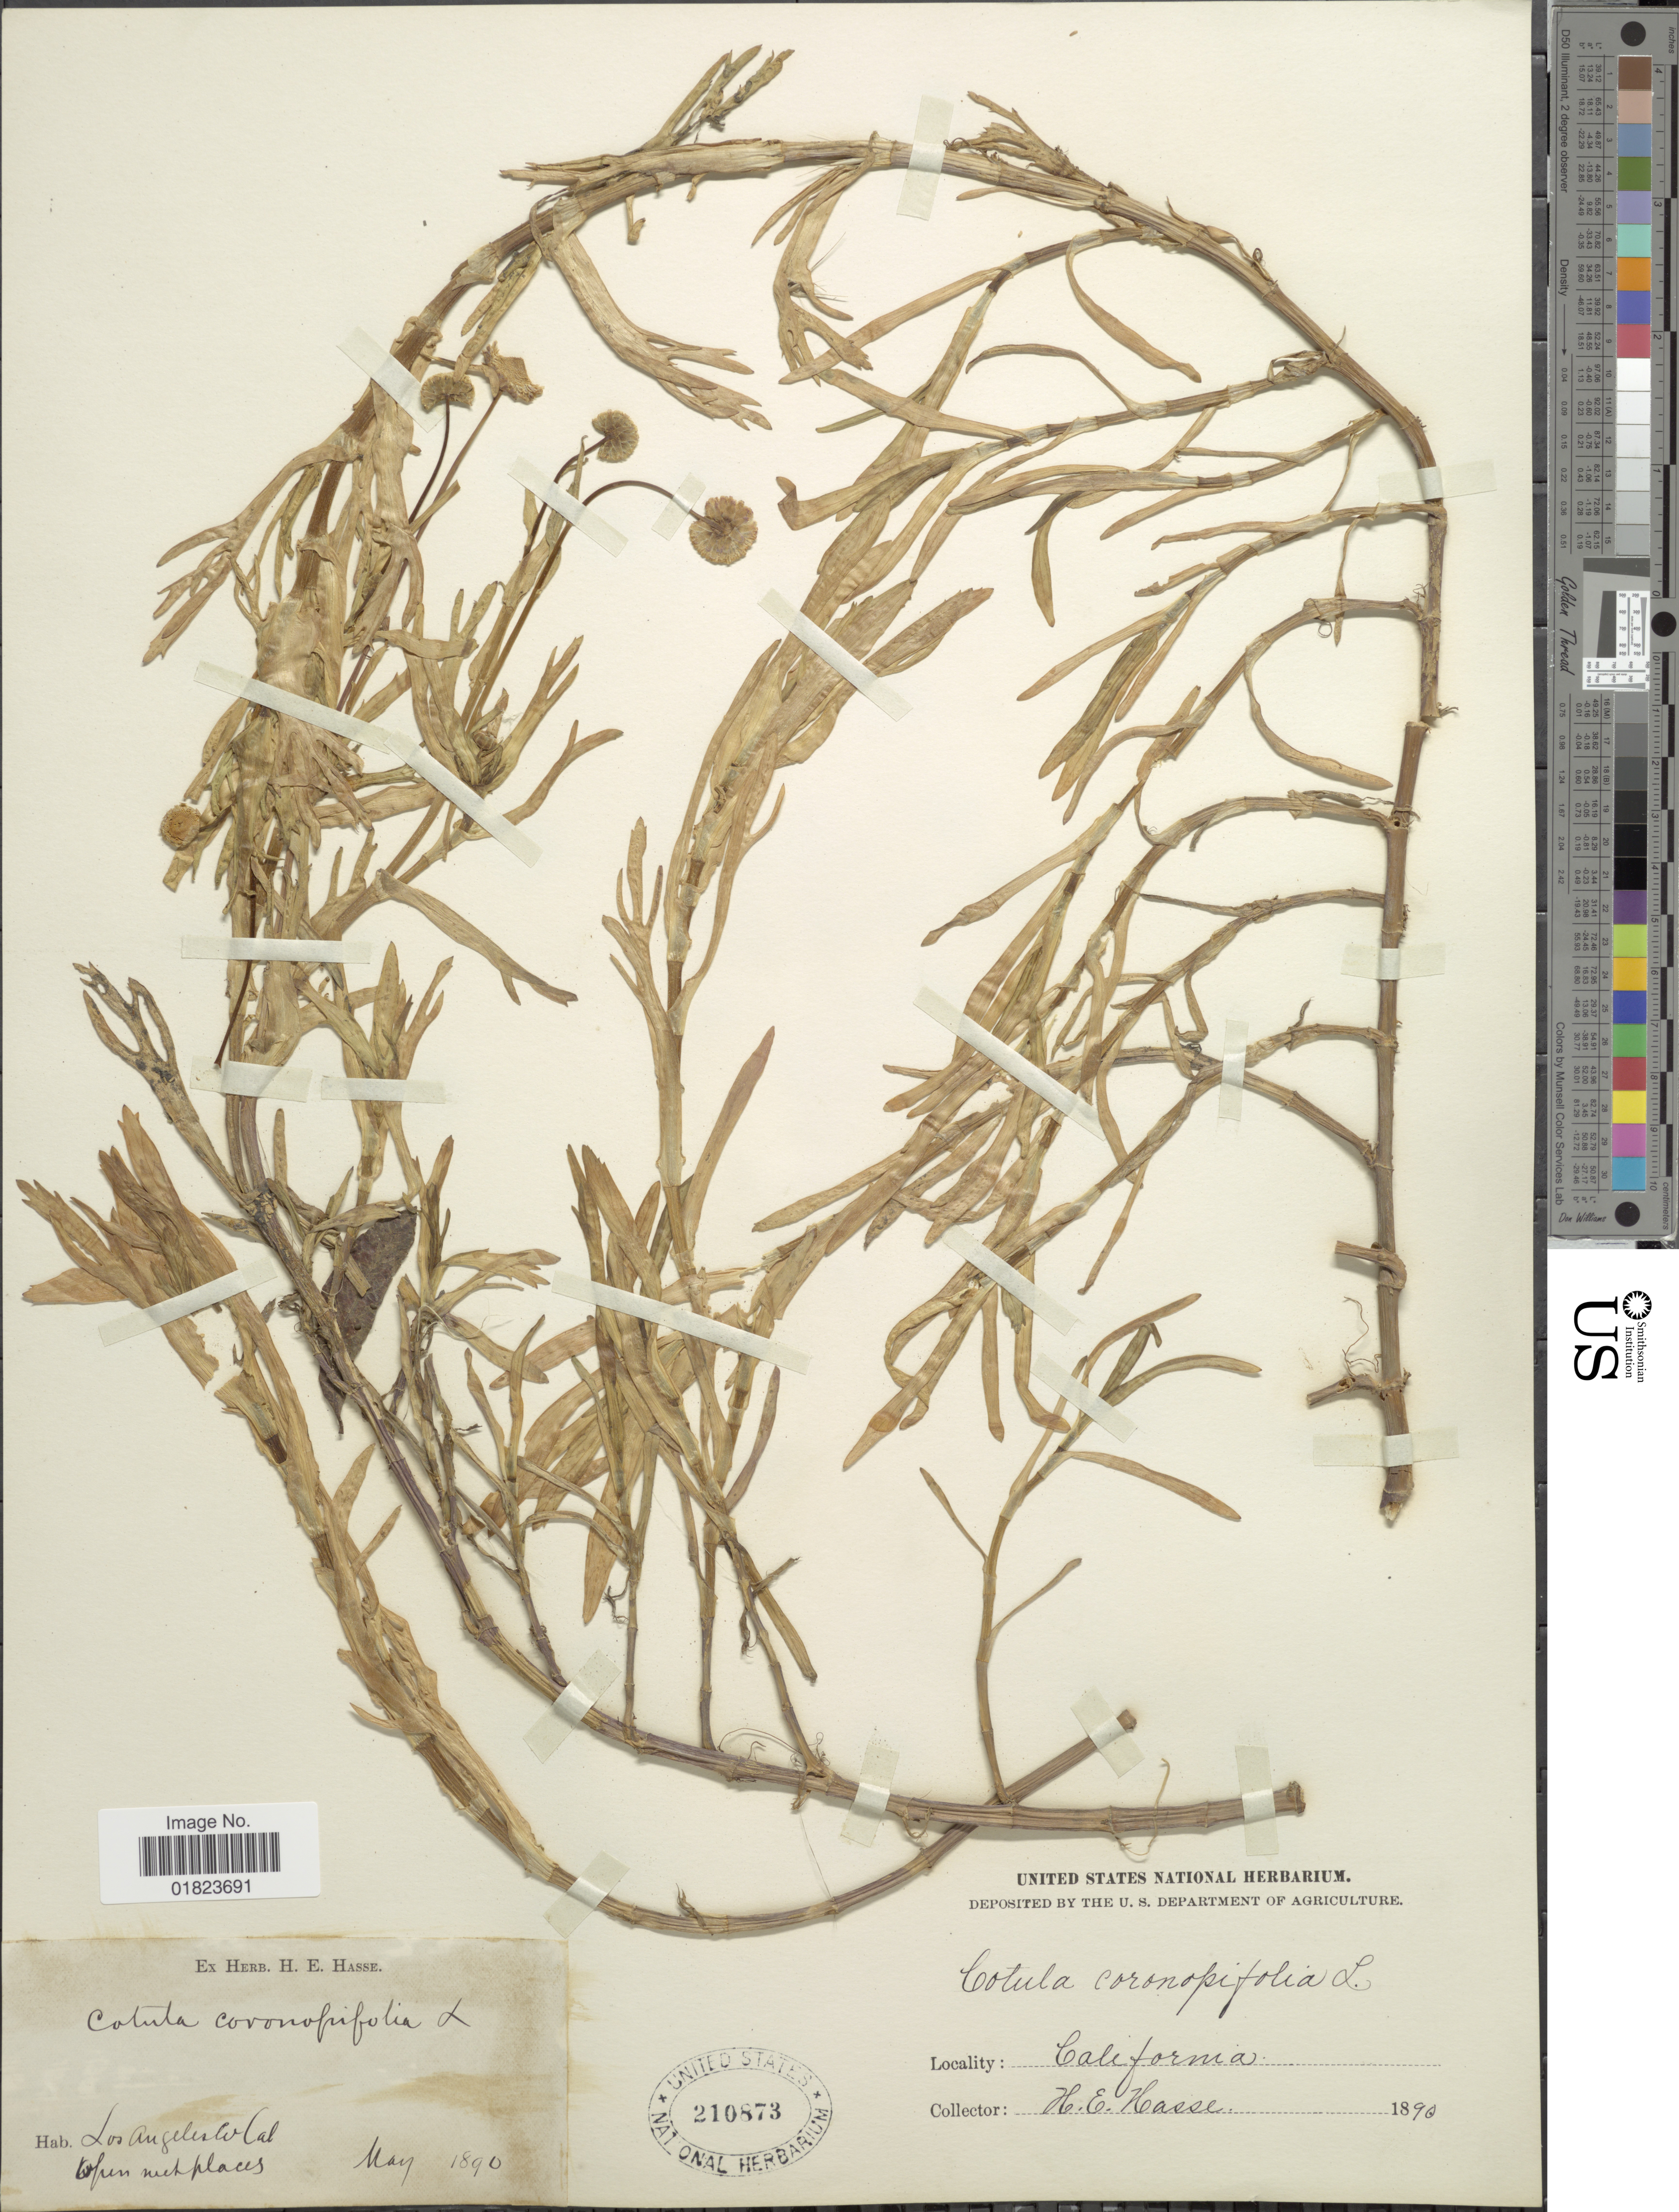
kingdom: Plantae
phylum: Tracheophyta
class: Magnoliopsida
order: Asterales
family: Asteraceae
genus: Cotula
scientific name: Cotula coronopifolia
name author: L.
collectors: H. E. Hasse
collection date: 1890-05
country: United States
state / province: California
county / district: Los Angeles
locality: California, Los Angeles Co. Cal.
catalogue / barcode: US 210873